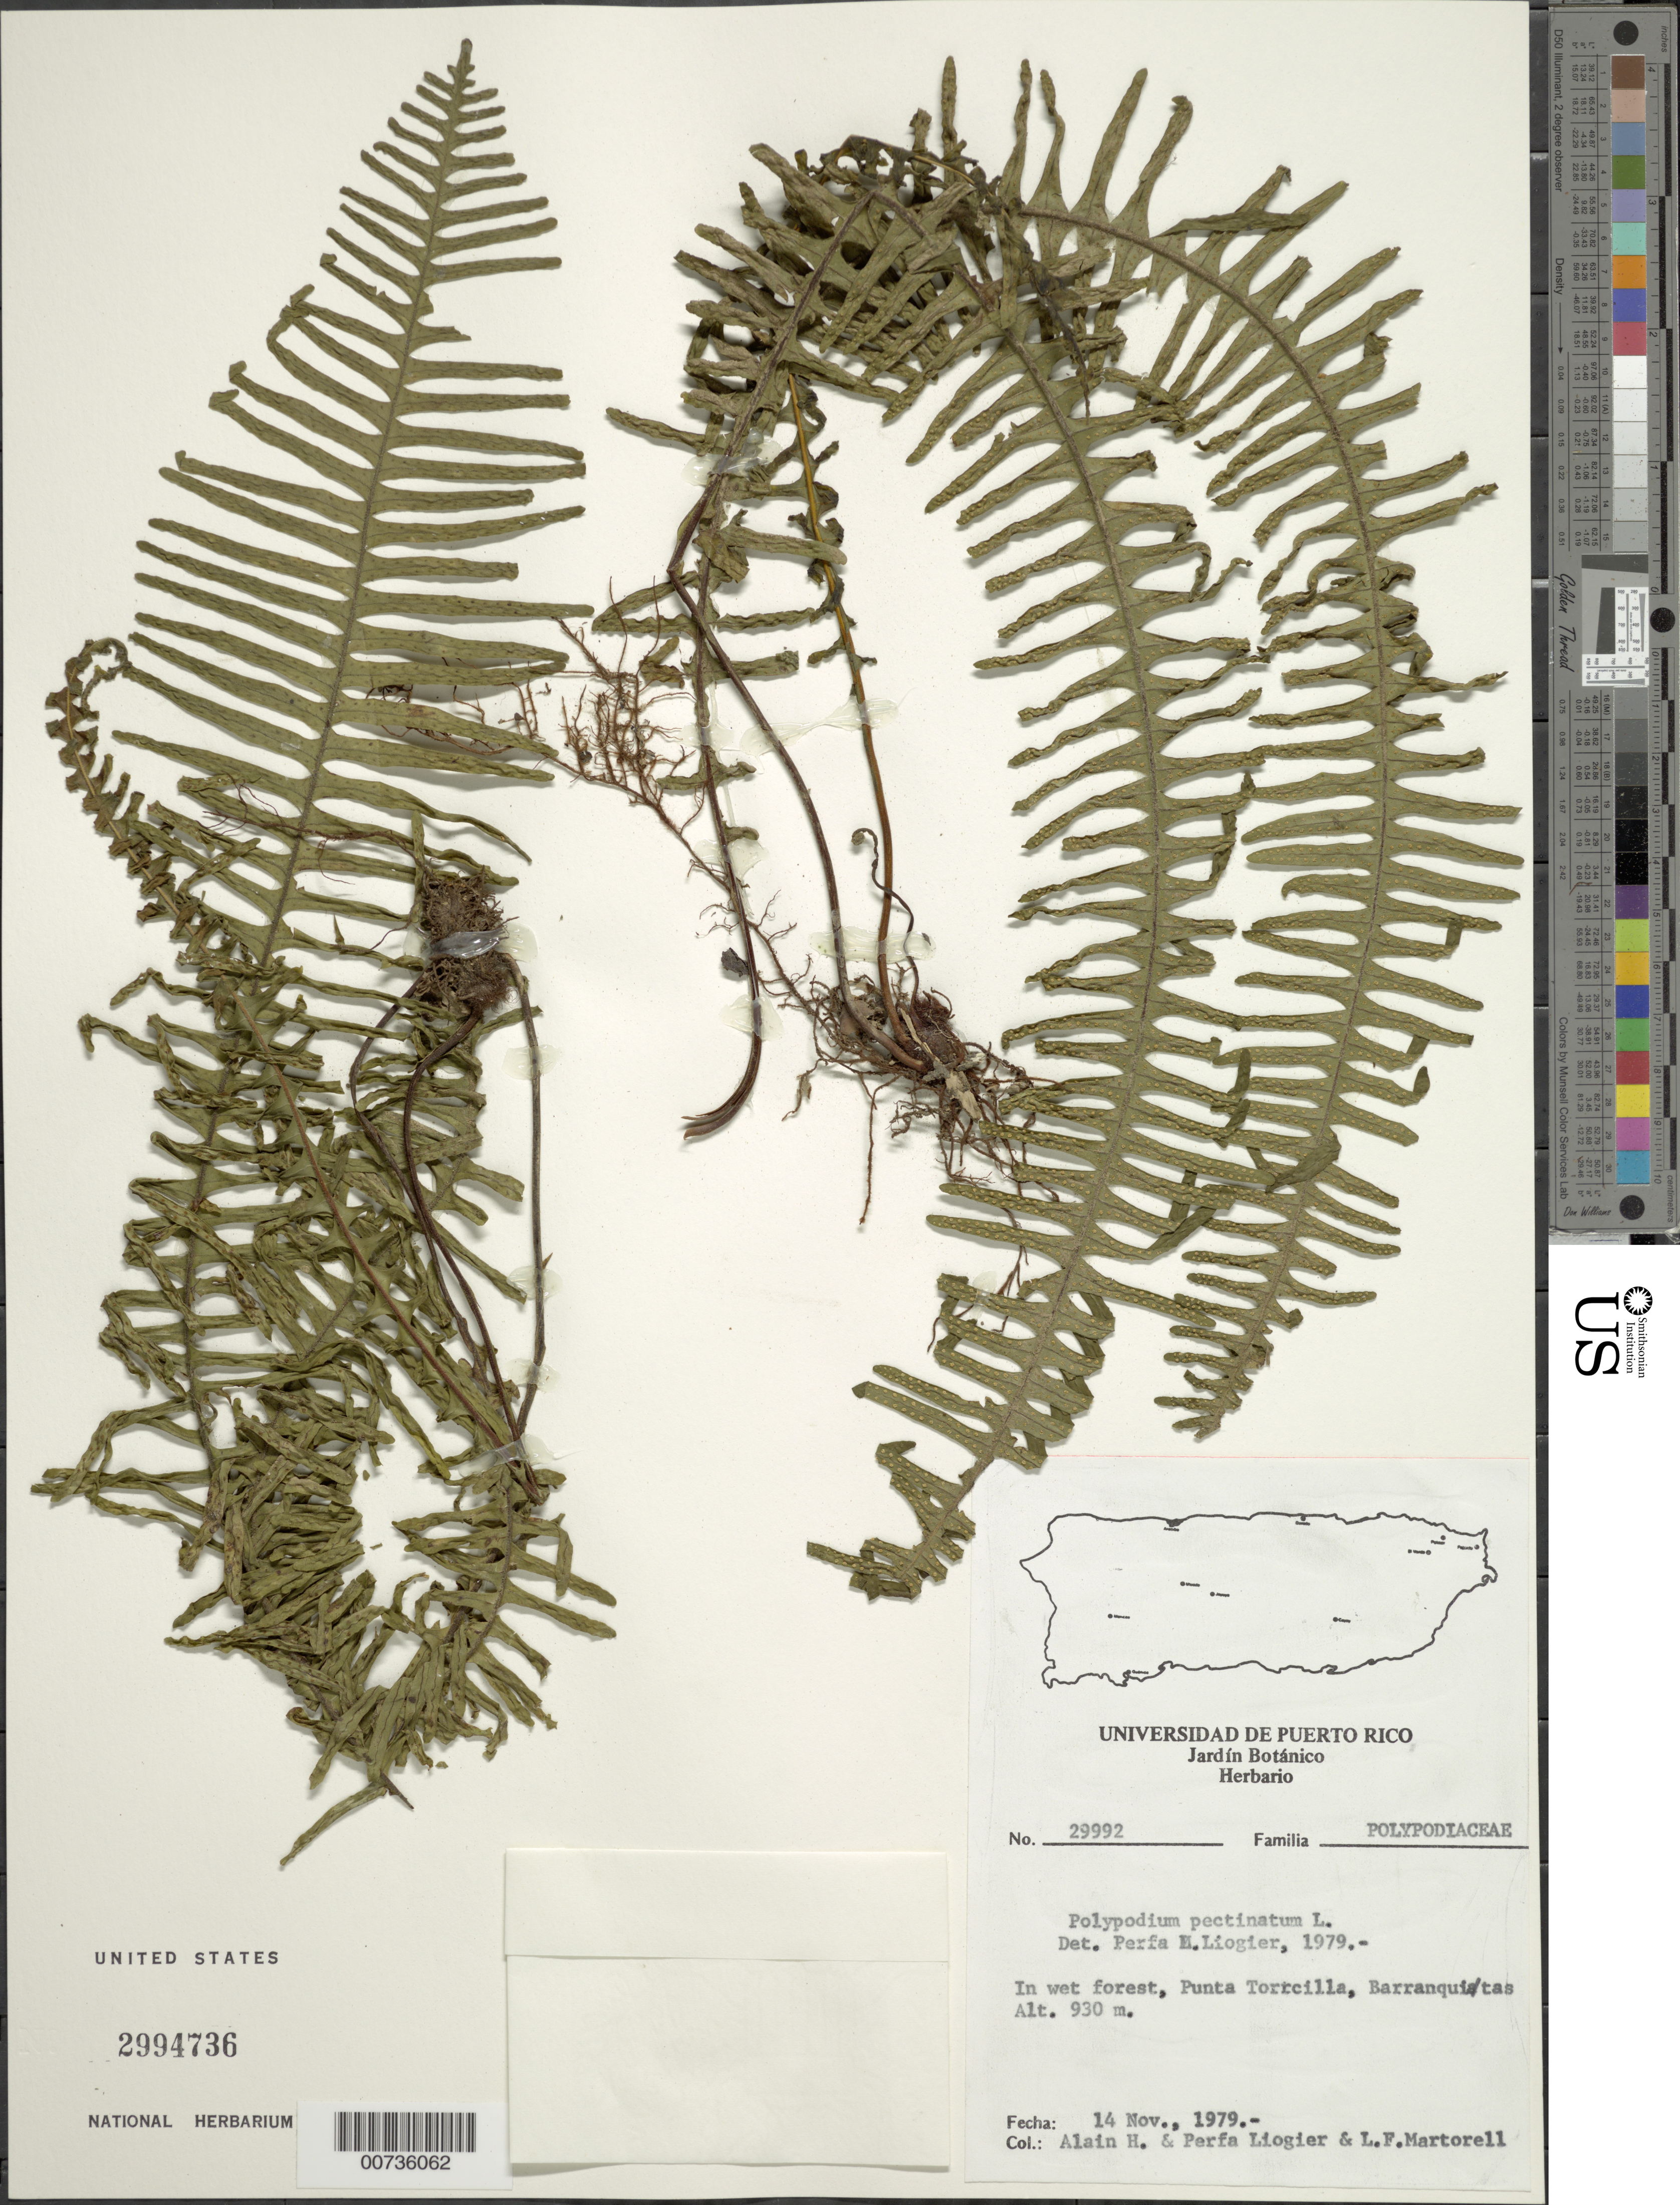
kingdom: Plantae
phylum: Tracheophyta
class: Polypodiopsida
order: Polypodiales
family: Polypodiaceae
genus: Pecluma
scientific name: Pecluma pectinata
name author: (L.) M.G. Price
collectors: A. H. Liogier, M. P. Liogier & L. Martorell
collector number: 29992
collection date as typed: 14 Nov 1979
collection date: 1979-11-14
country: Puerto Rico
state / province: Barranquitas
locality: Punta Torecilla, Barranquitas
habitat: In wet forest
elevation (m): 930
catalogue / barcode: US 2994736